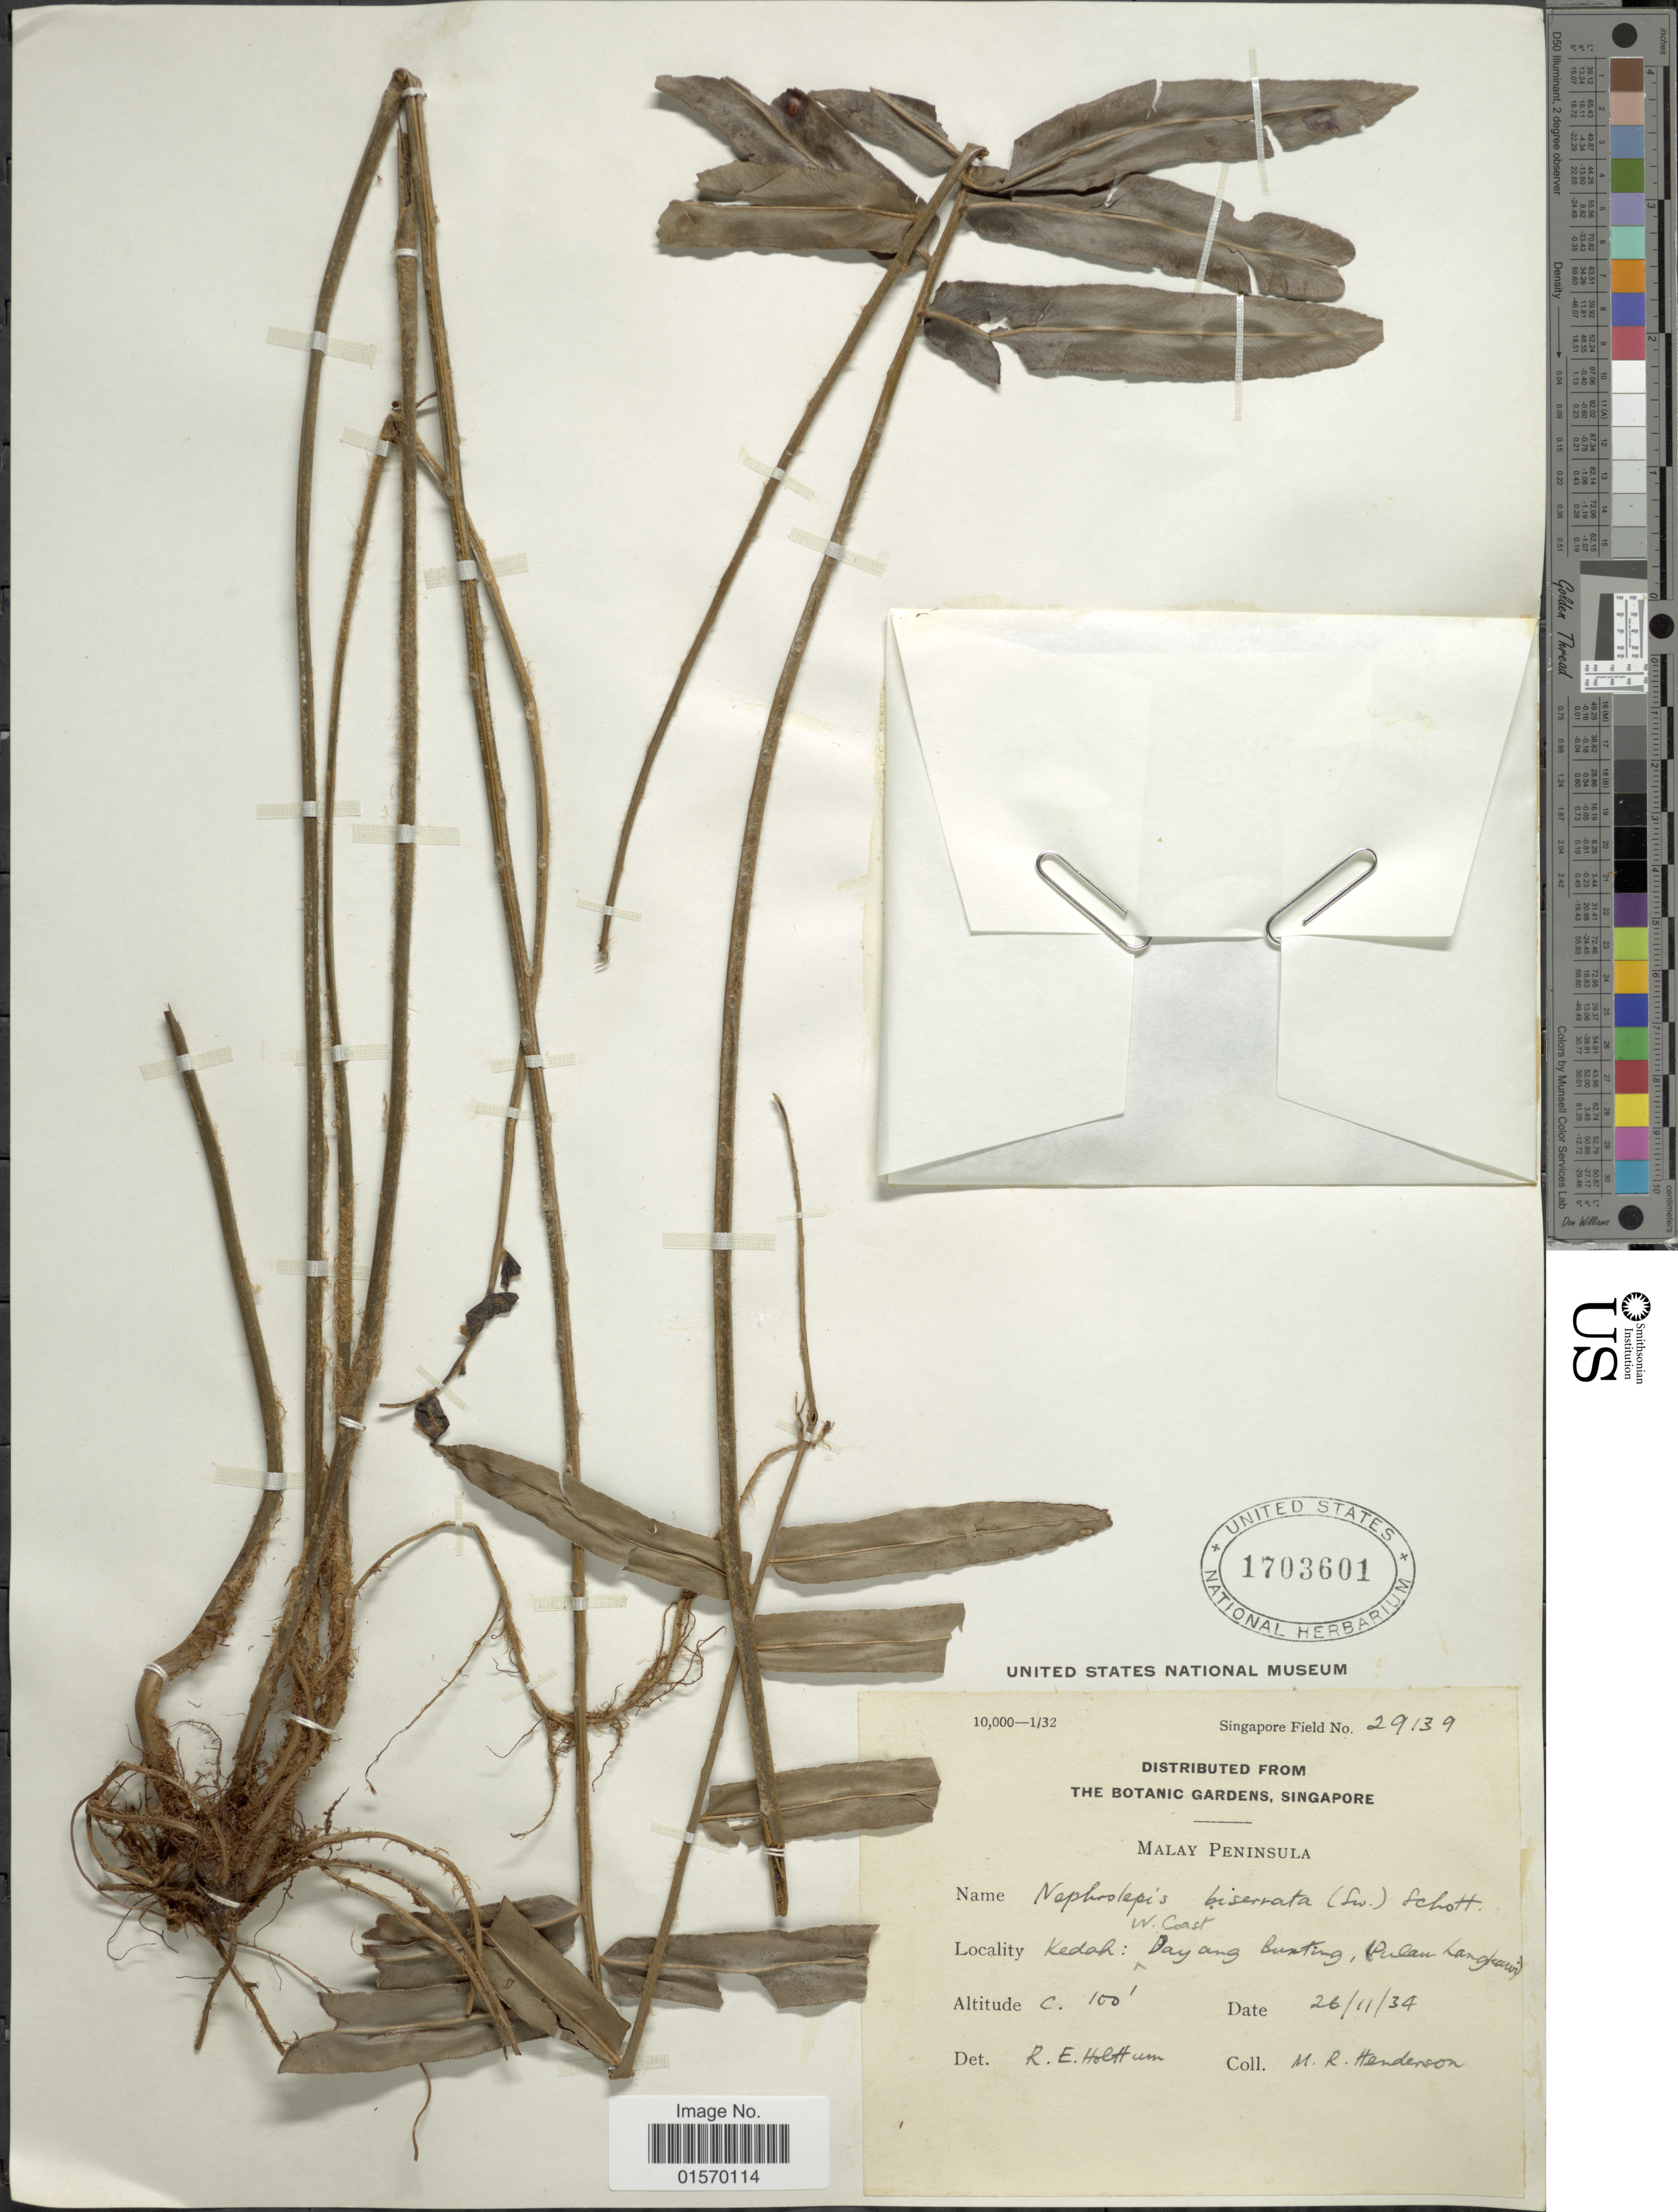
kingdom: Plantae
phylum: Tracheophyta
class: Polypodiopsida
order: Polypodiales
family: Nephrolepidaceae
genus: Nephrolepis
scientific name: Nephrolepis biserrata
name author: (Sw.) Schott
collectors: M. Henderson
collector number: Singapore Field 29139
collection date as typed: Transcribed d/m/y: 26/11/34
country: Malaysia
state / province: Kedah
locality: Malay Peninsula. Dayang Bunting, (Pulau Langkawi) [interpreted]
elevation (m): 30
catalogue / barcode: US 1703601